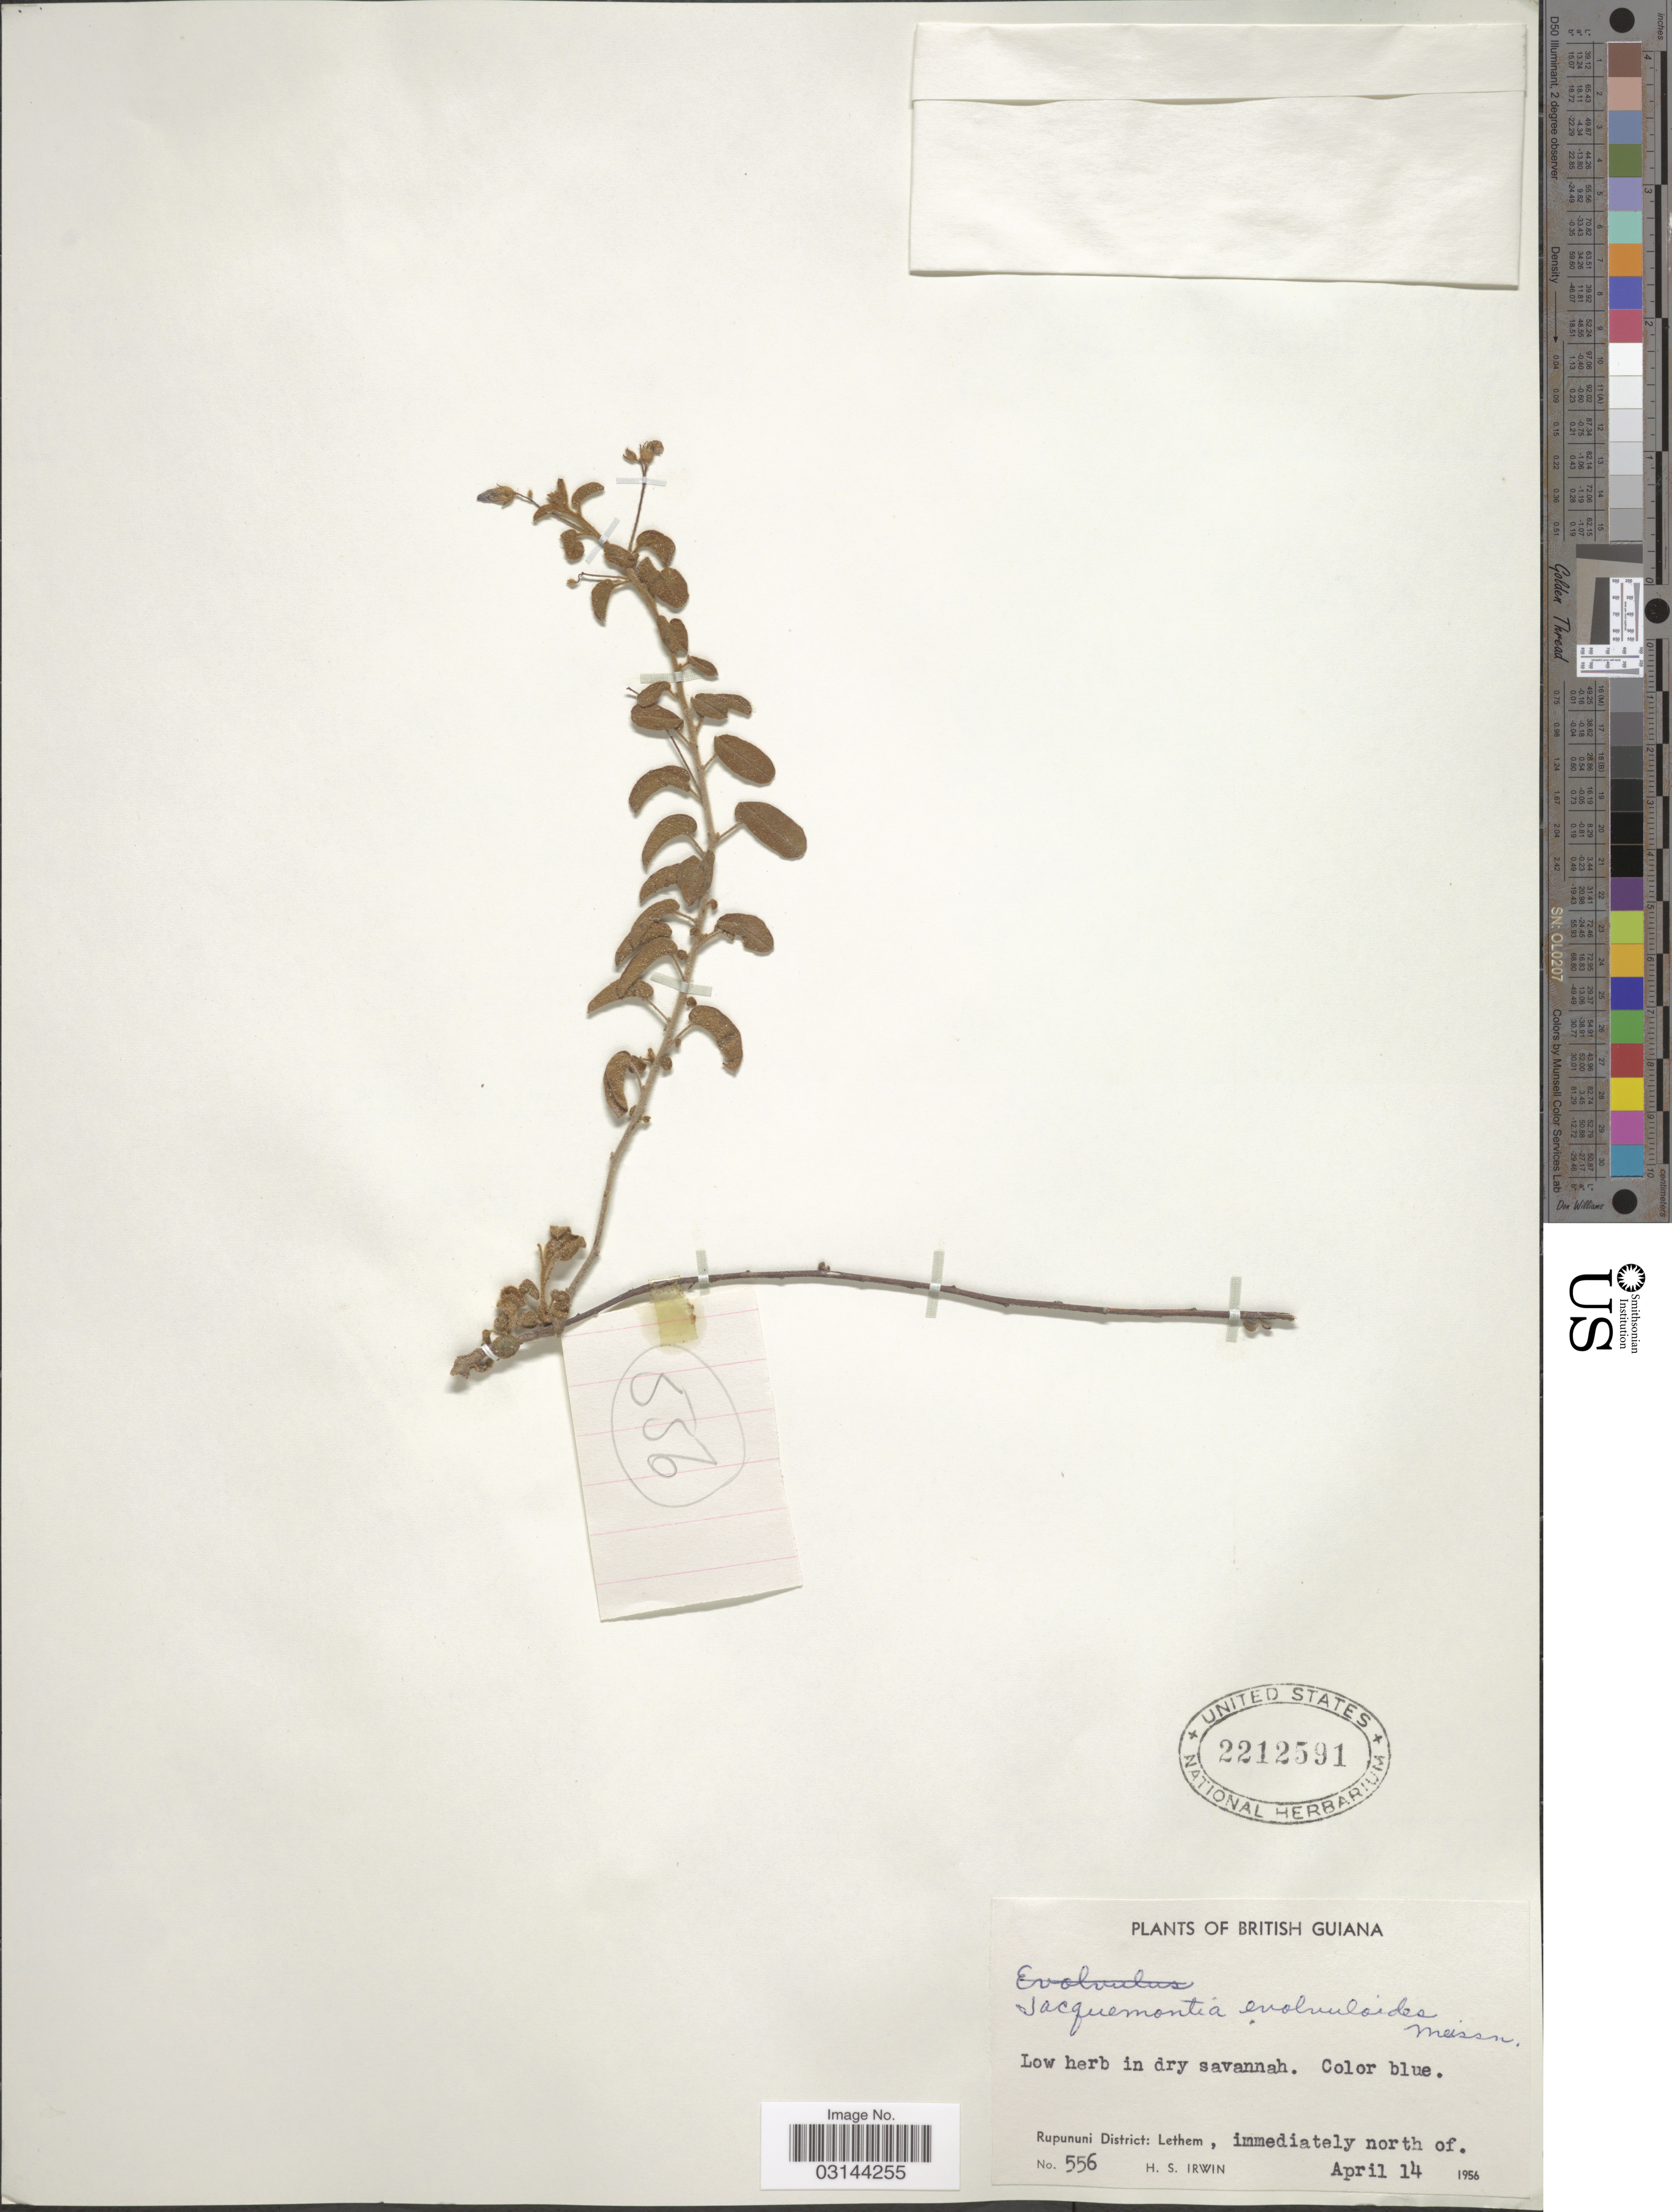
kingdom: Plantae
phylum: Tracheophyta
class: Magnoliopsida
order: Solanales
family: Convolvulaceae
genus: Jacquemontia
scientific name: Jacquemontia evolvuloides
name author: Meisn.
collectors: H. Irwin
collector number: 556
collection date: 1956-04-14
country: Guyana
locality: British Guiana, Rupununi District: Lethem, immediately north of.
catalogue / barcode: US 2212591